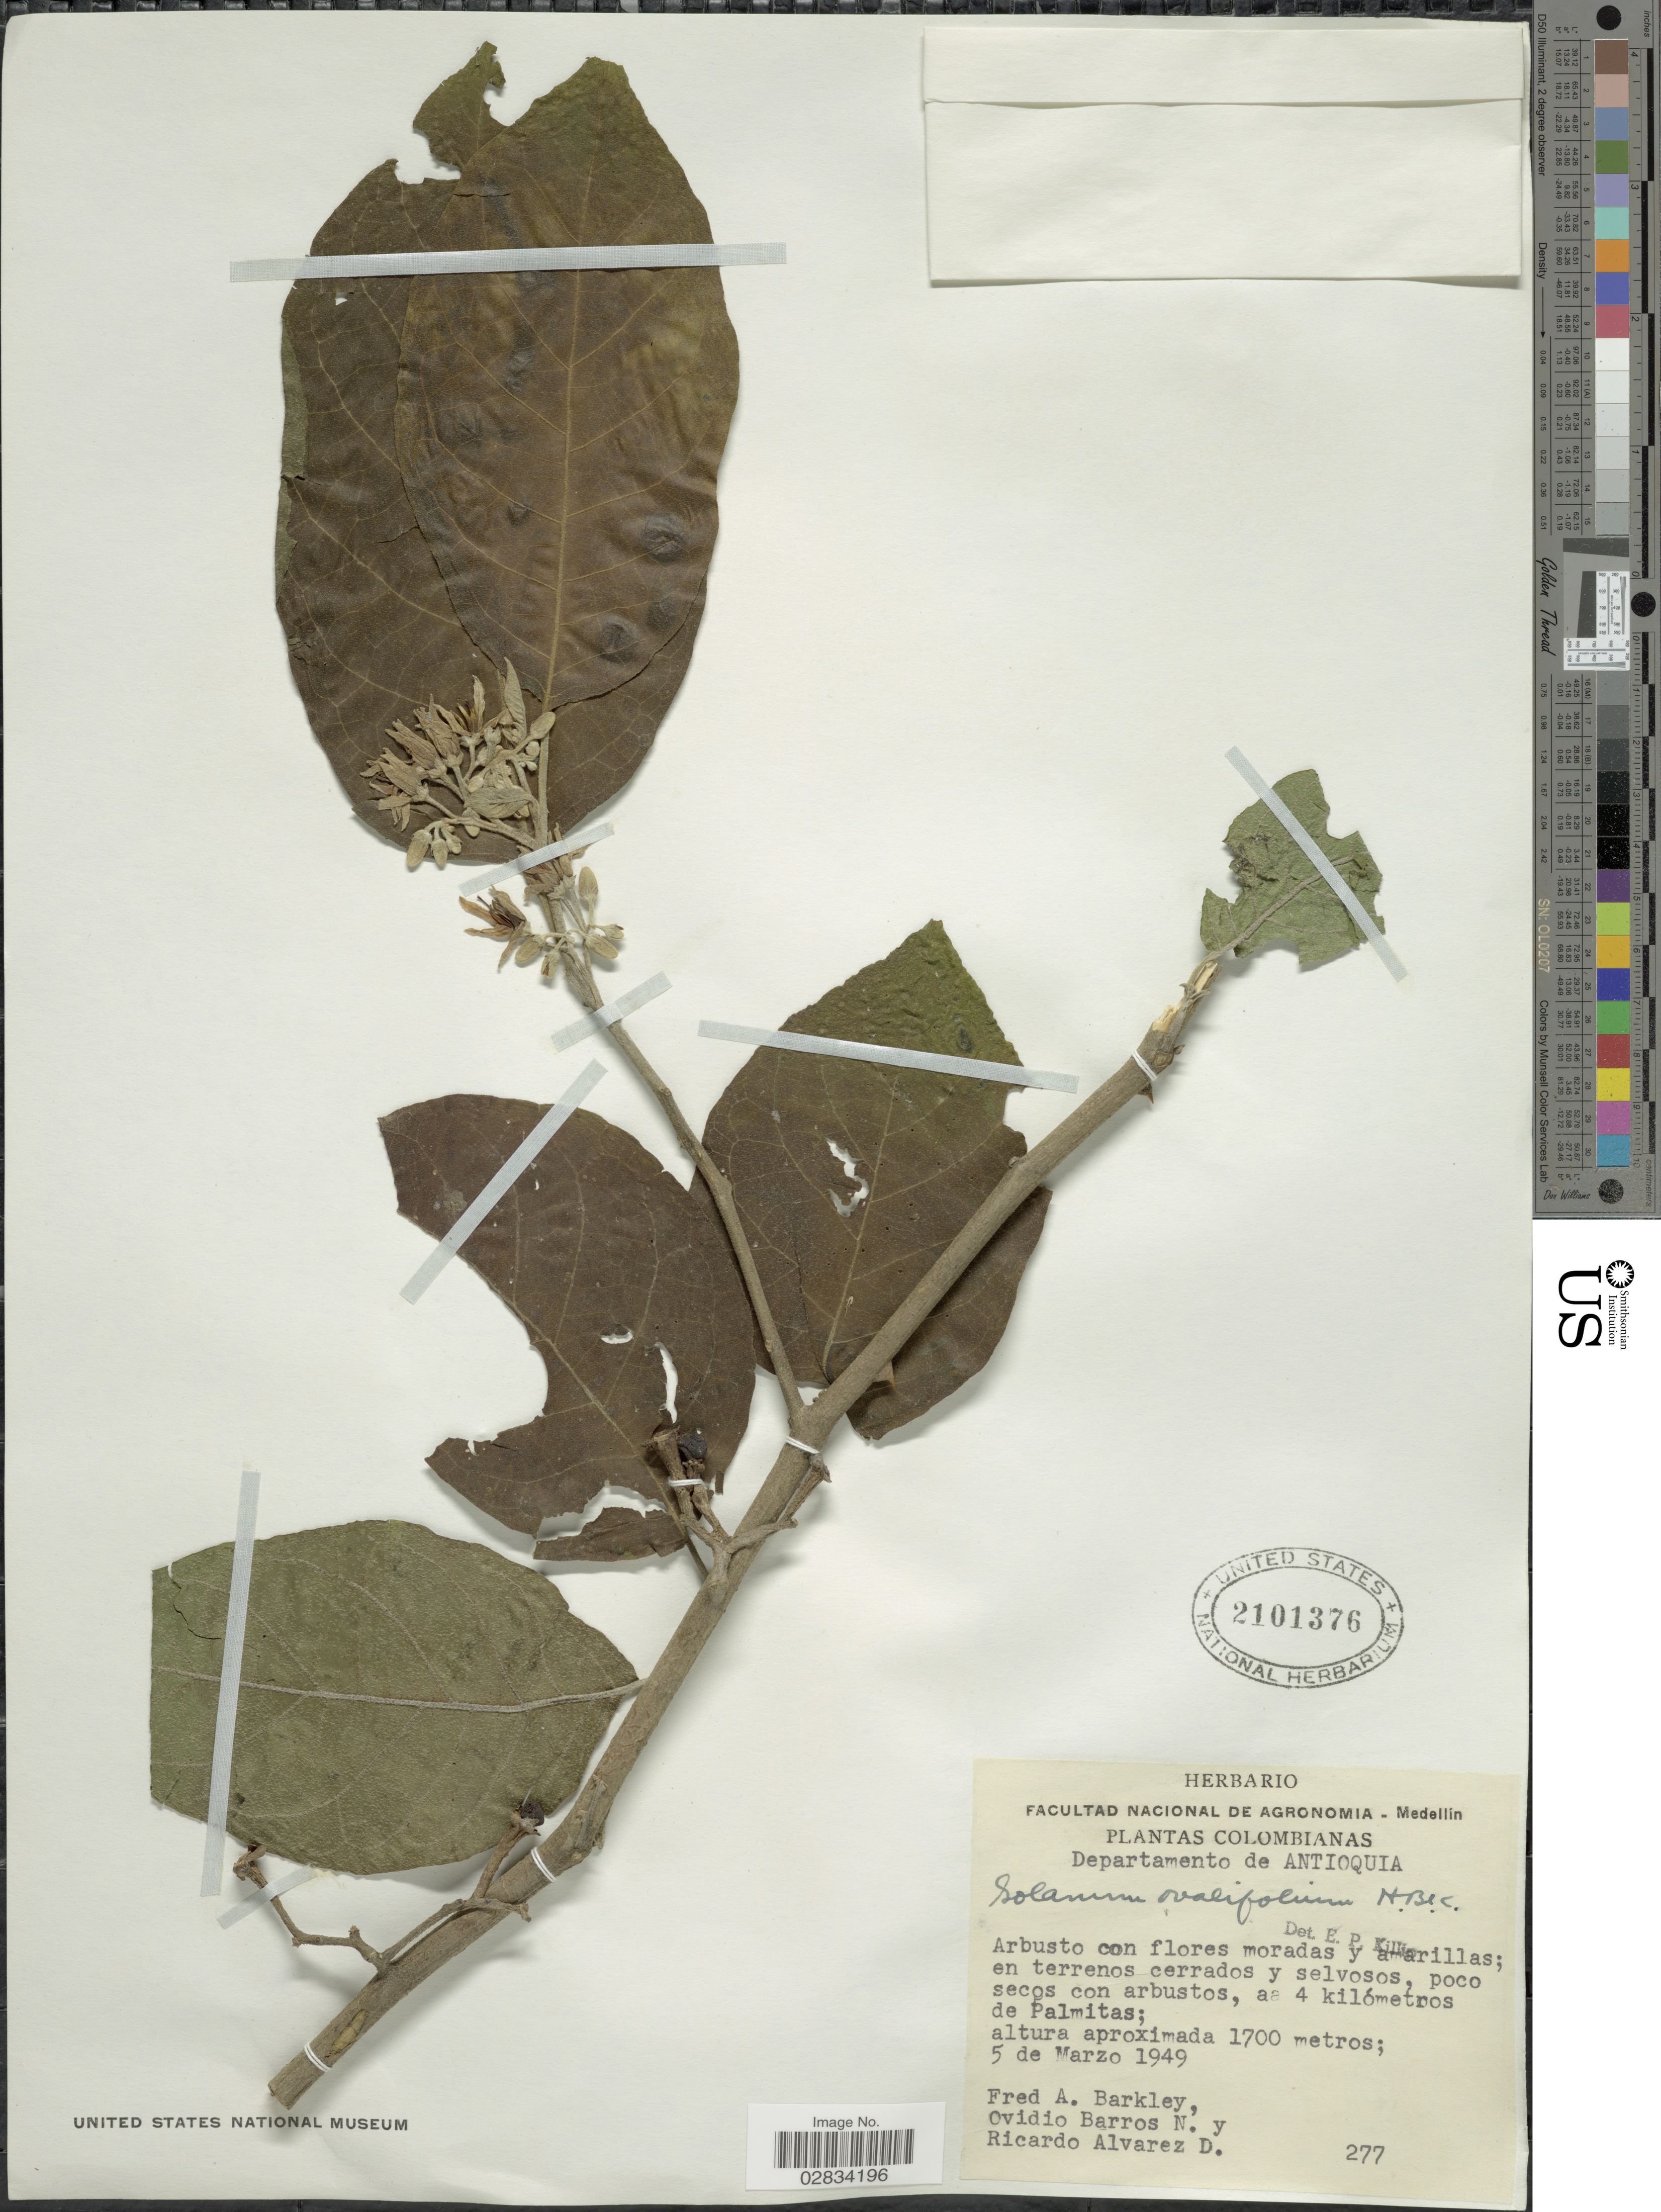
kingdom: Plantae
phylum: Tracheophyta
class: Magnoliopsida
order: Solanales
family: Solanaceae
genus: Solanum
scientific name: Solanum ovalifolium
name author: Dunal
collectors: F. A. Barkley, O. Barros & R. Alvarez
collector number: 277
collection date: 1949-03-05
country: Colombia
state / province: Antioquia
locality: Departamento de Antioquia, a 4 kilómetros de Palmitas.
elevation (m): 1700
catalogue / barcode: US 2101376